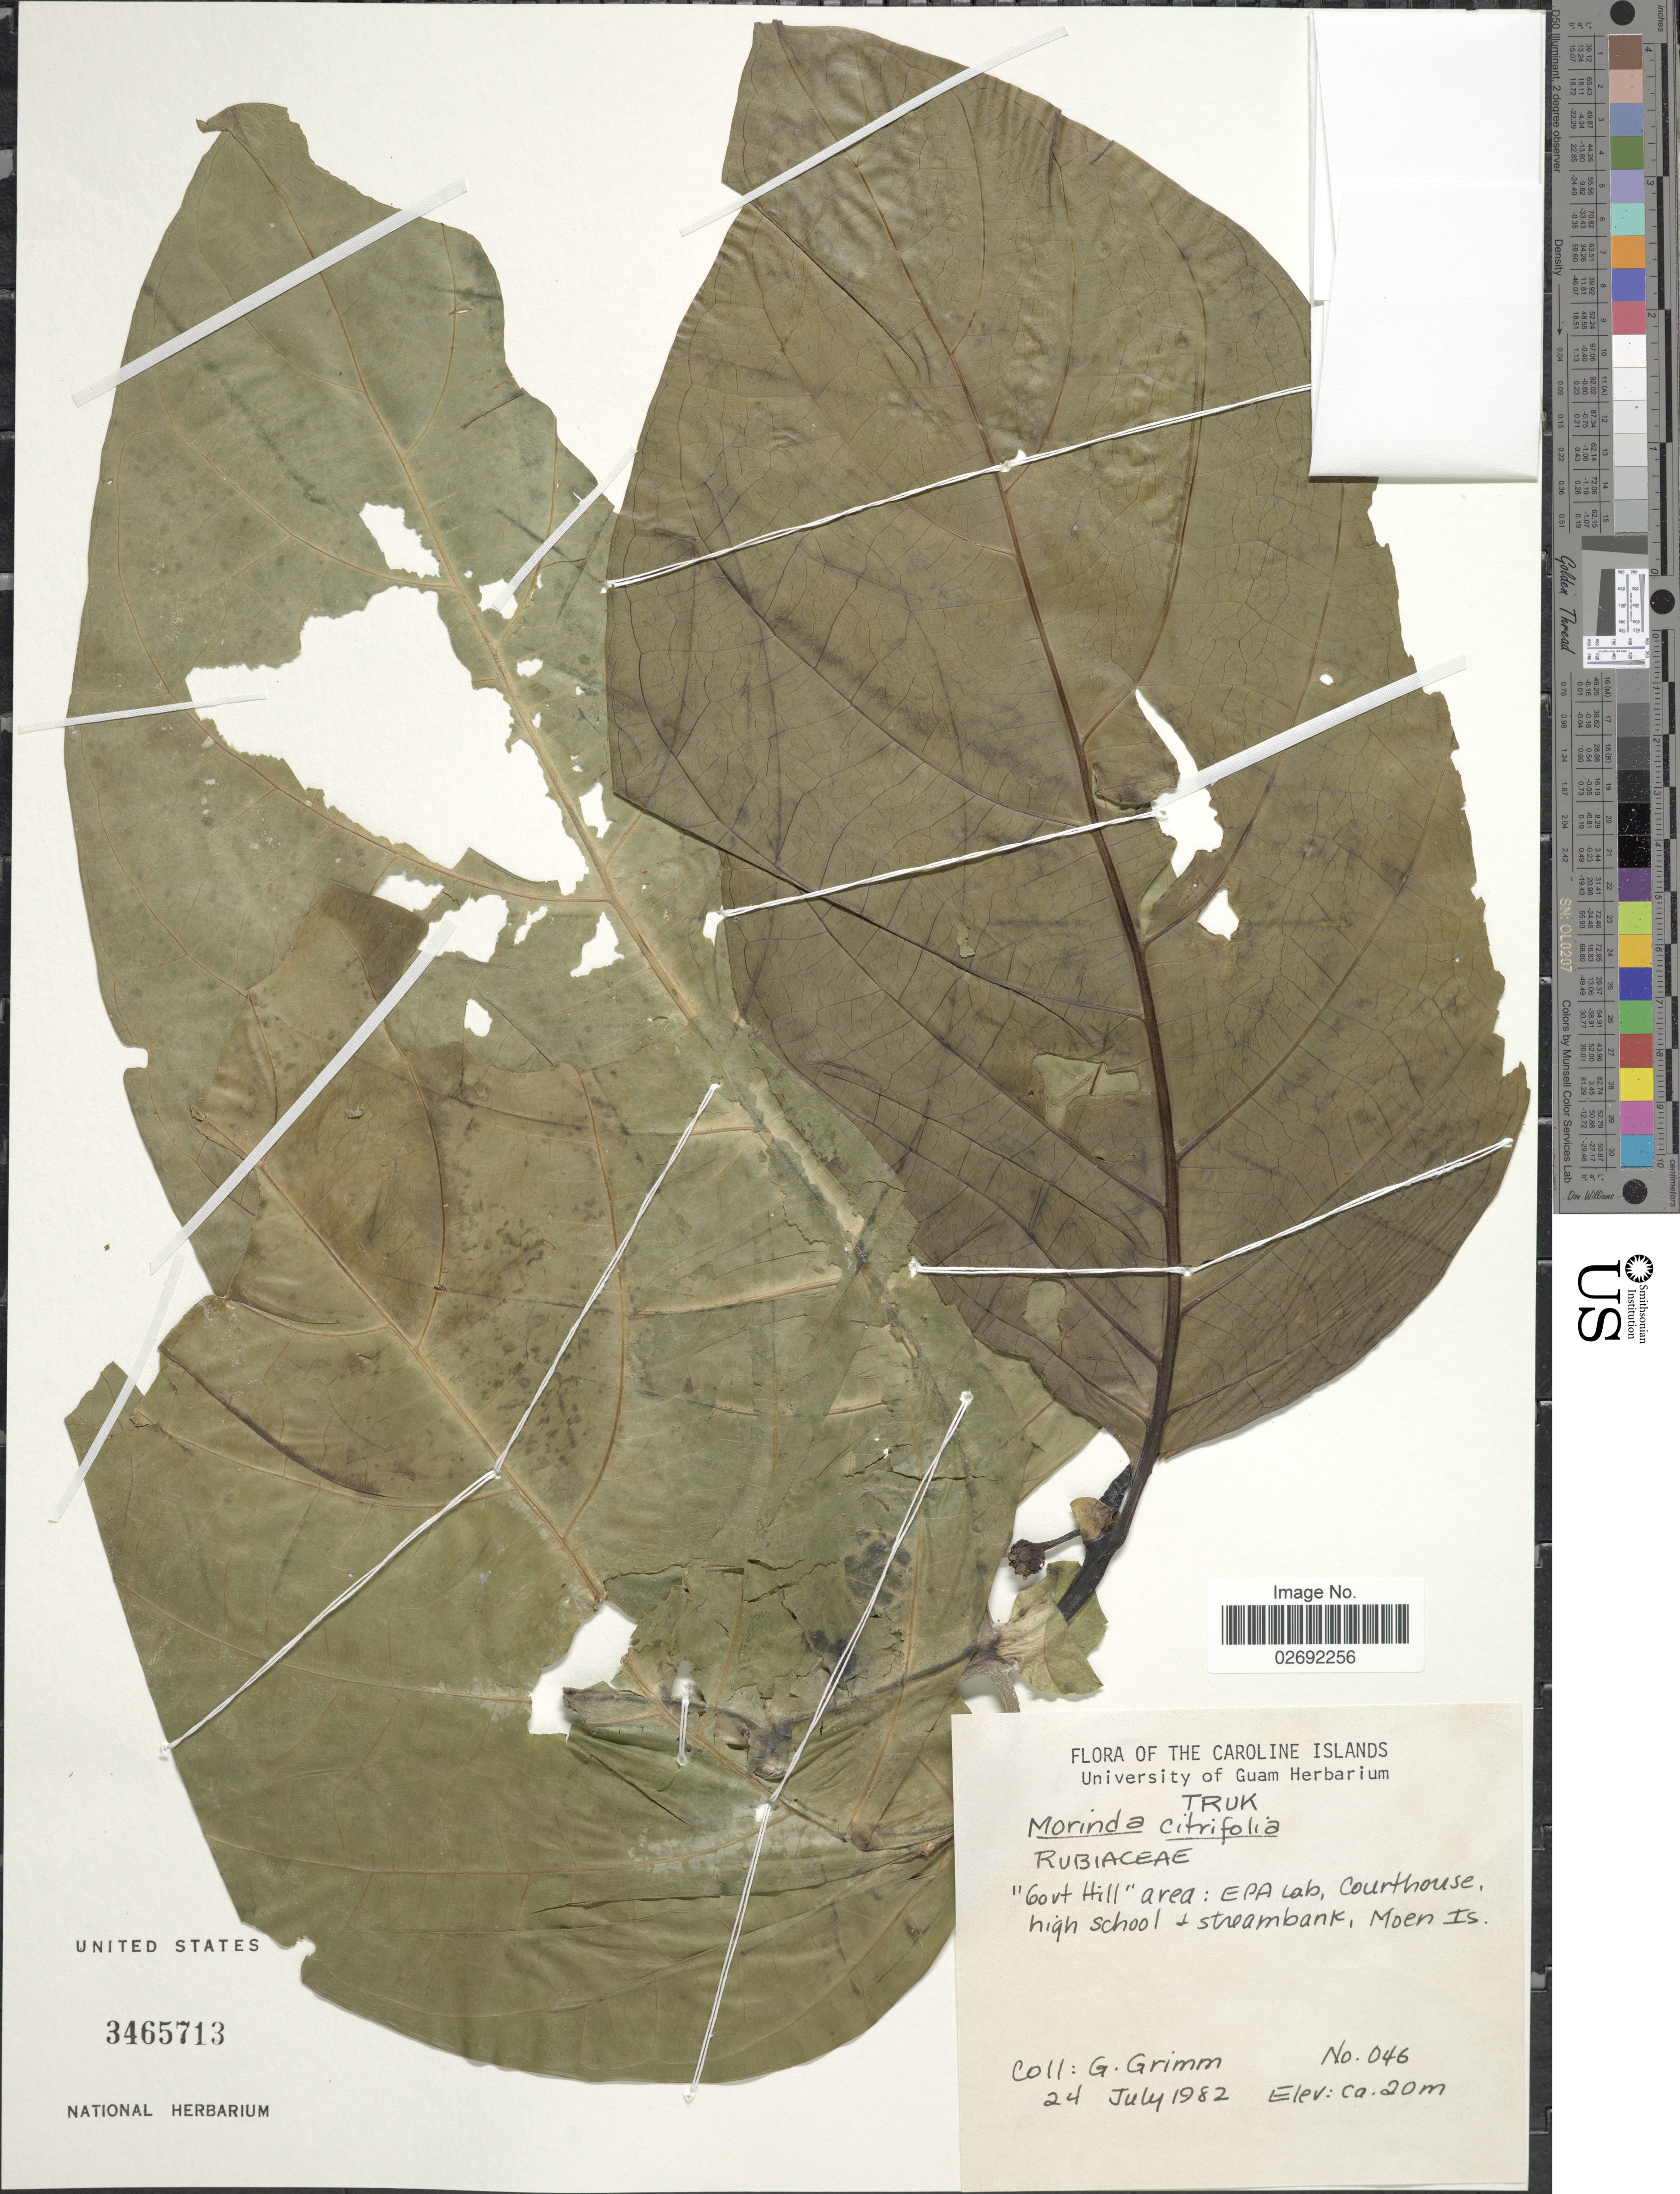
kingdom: Plantae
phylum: Tracheophyta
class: Magnoliopsida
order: Gentianales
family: Rubiaceae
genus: Morinda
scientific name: Morinda citrifolia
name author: L.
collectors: G. Grimm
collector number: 046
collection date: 1982-07-24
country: Micronesia, Federated States of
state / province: Truk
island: Moen [Wono]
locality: Caroline Islands. "Govt Hill" area: EPA Lab, courthouse, high school + streambank, Moen Is.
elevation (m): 20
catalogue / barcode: US 3465713